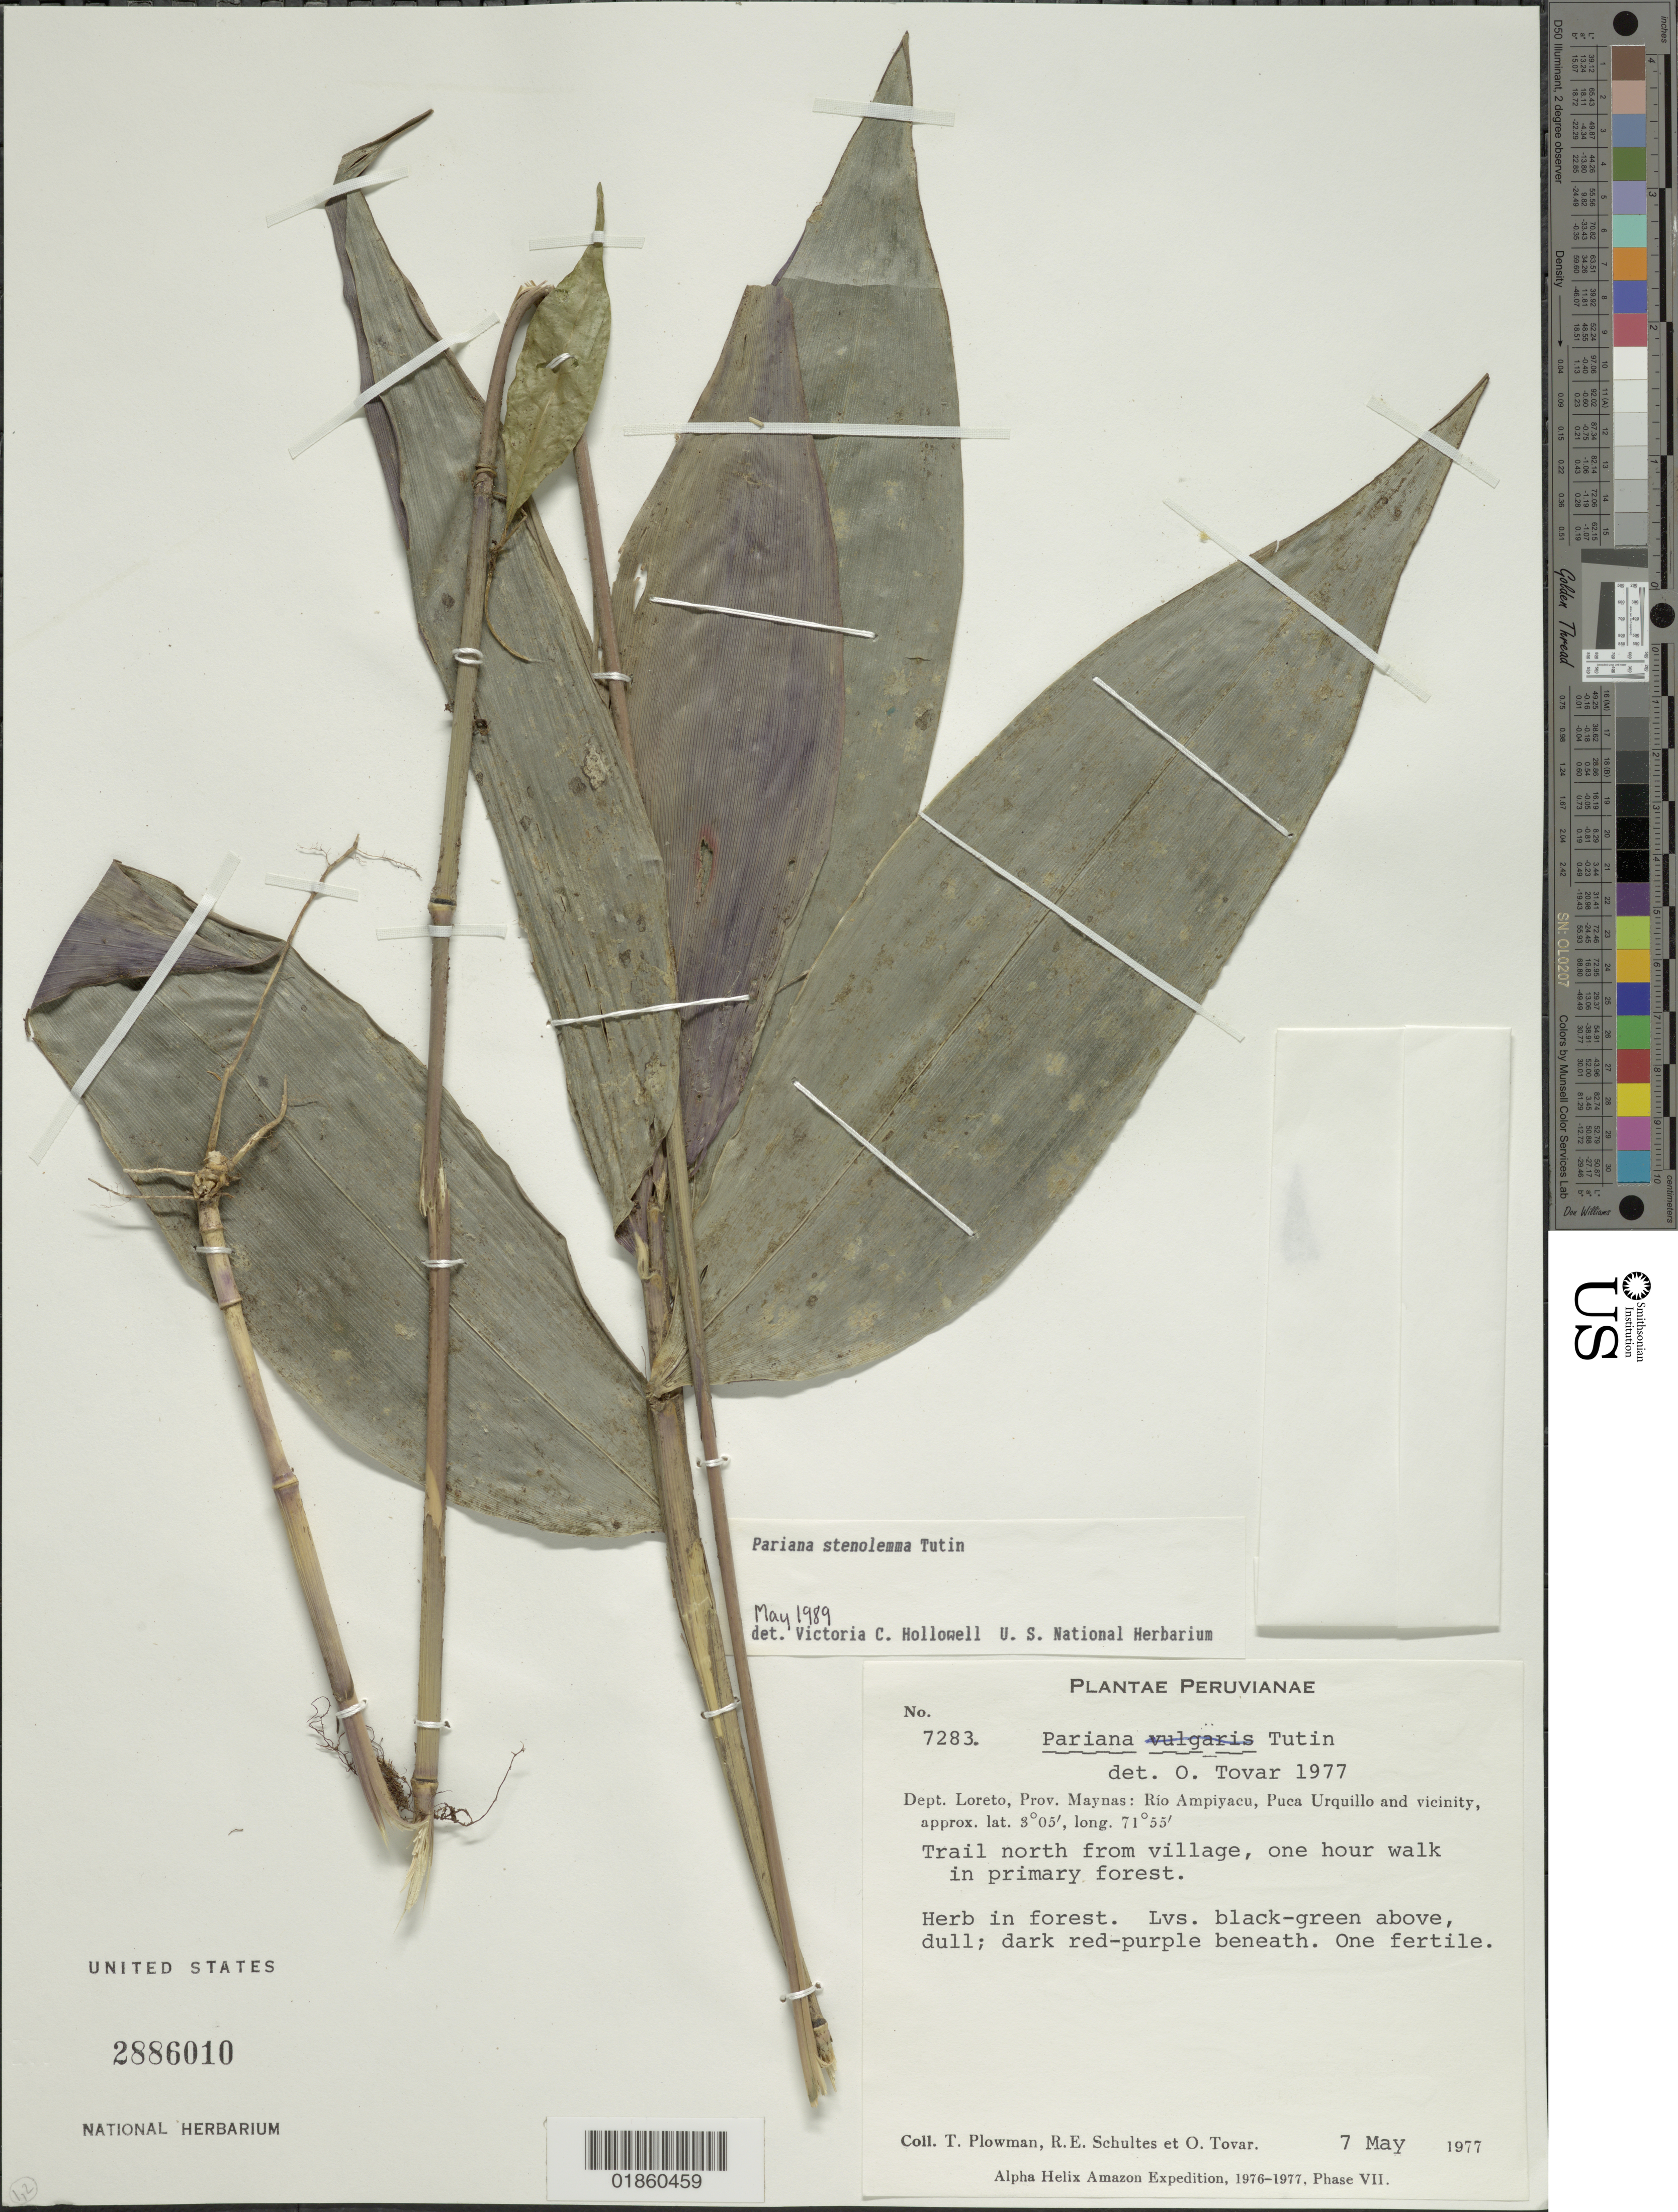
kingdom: Plantae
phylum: Tracheophyta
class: Liliopsida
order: Poales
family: Poaceae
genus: Pariana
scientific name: Pariana stenolemma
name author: Tutin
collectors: T. Plowman, R. E. Schultes & O. Tovar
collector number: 7283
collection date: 1977-05-07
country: Peru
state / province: Loreto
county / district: Maynas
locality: Rio Ampiyacu, Puca Urquillo and vicinity.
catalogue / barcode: US 2886010